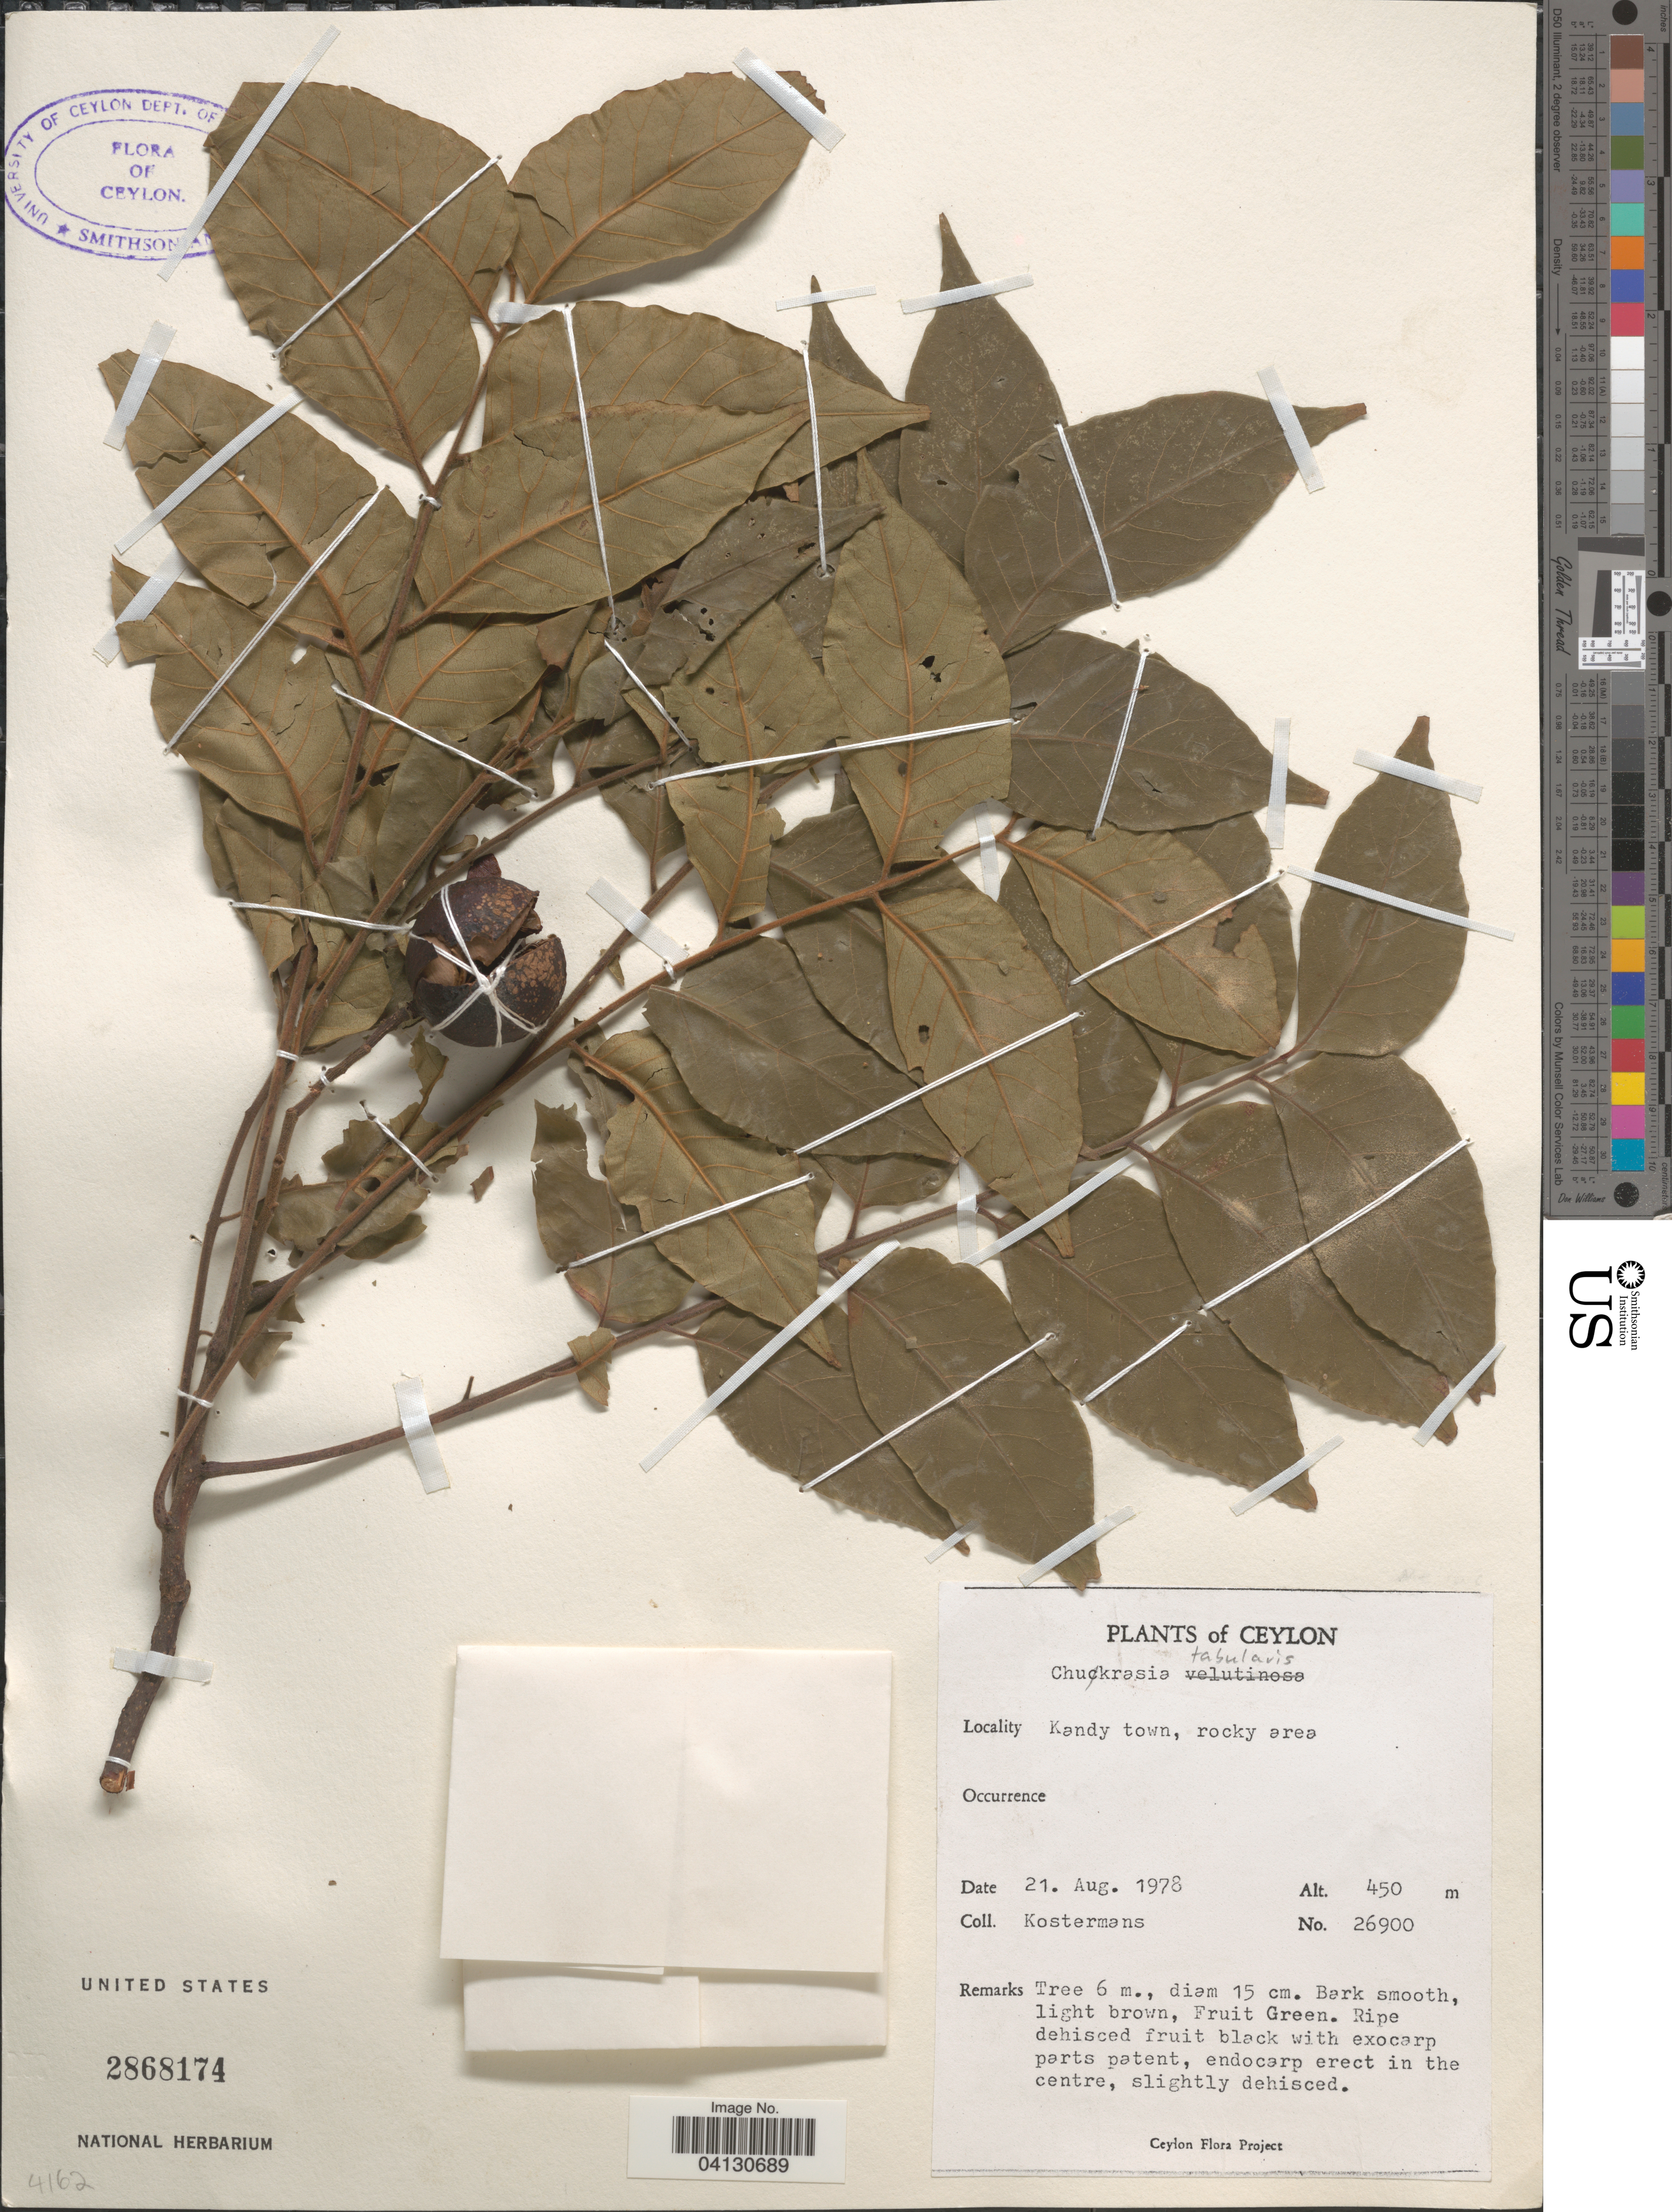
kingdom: Plantae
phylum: Tracheophyta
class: Magnoliopsida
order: Sapindales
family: Meliaceae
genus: Chukrasia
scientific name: Chukrasia tabularis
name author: A. Juss.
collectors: Kostermans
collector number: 26900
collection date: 1978-08-21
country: Sri Lanka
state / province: Central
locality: Ceylon. Kandy town, rocky area.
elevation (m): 450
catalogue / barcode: US 2868174